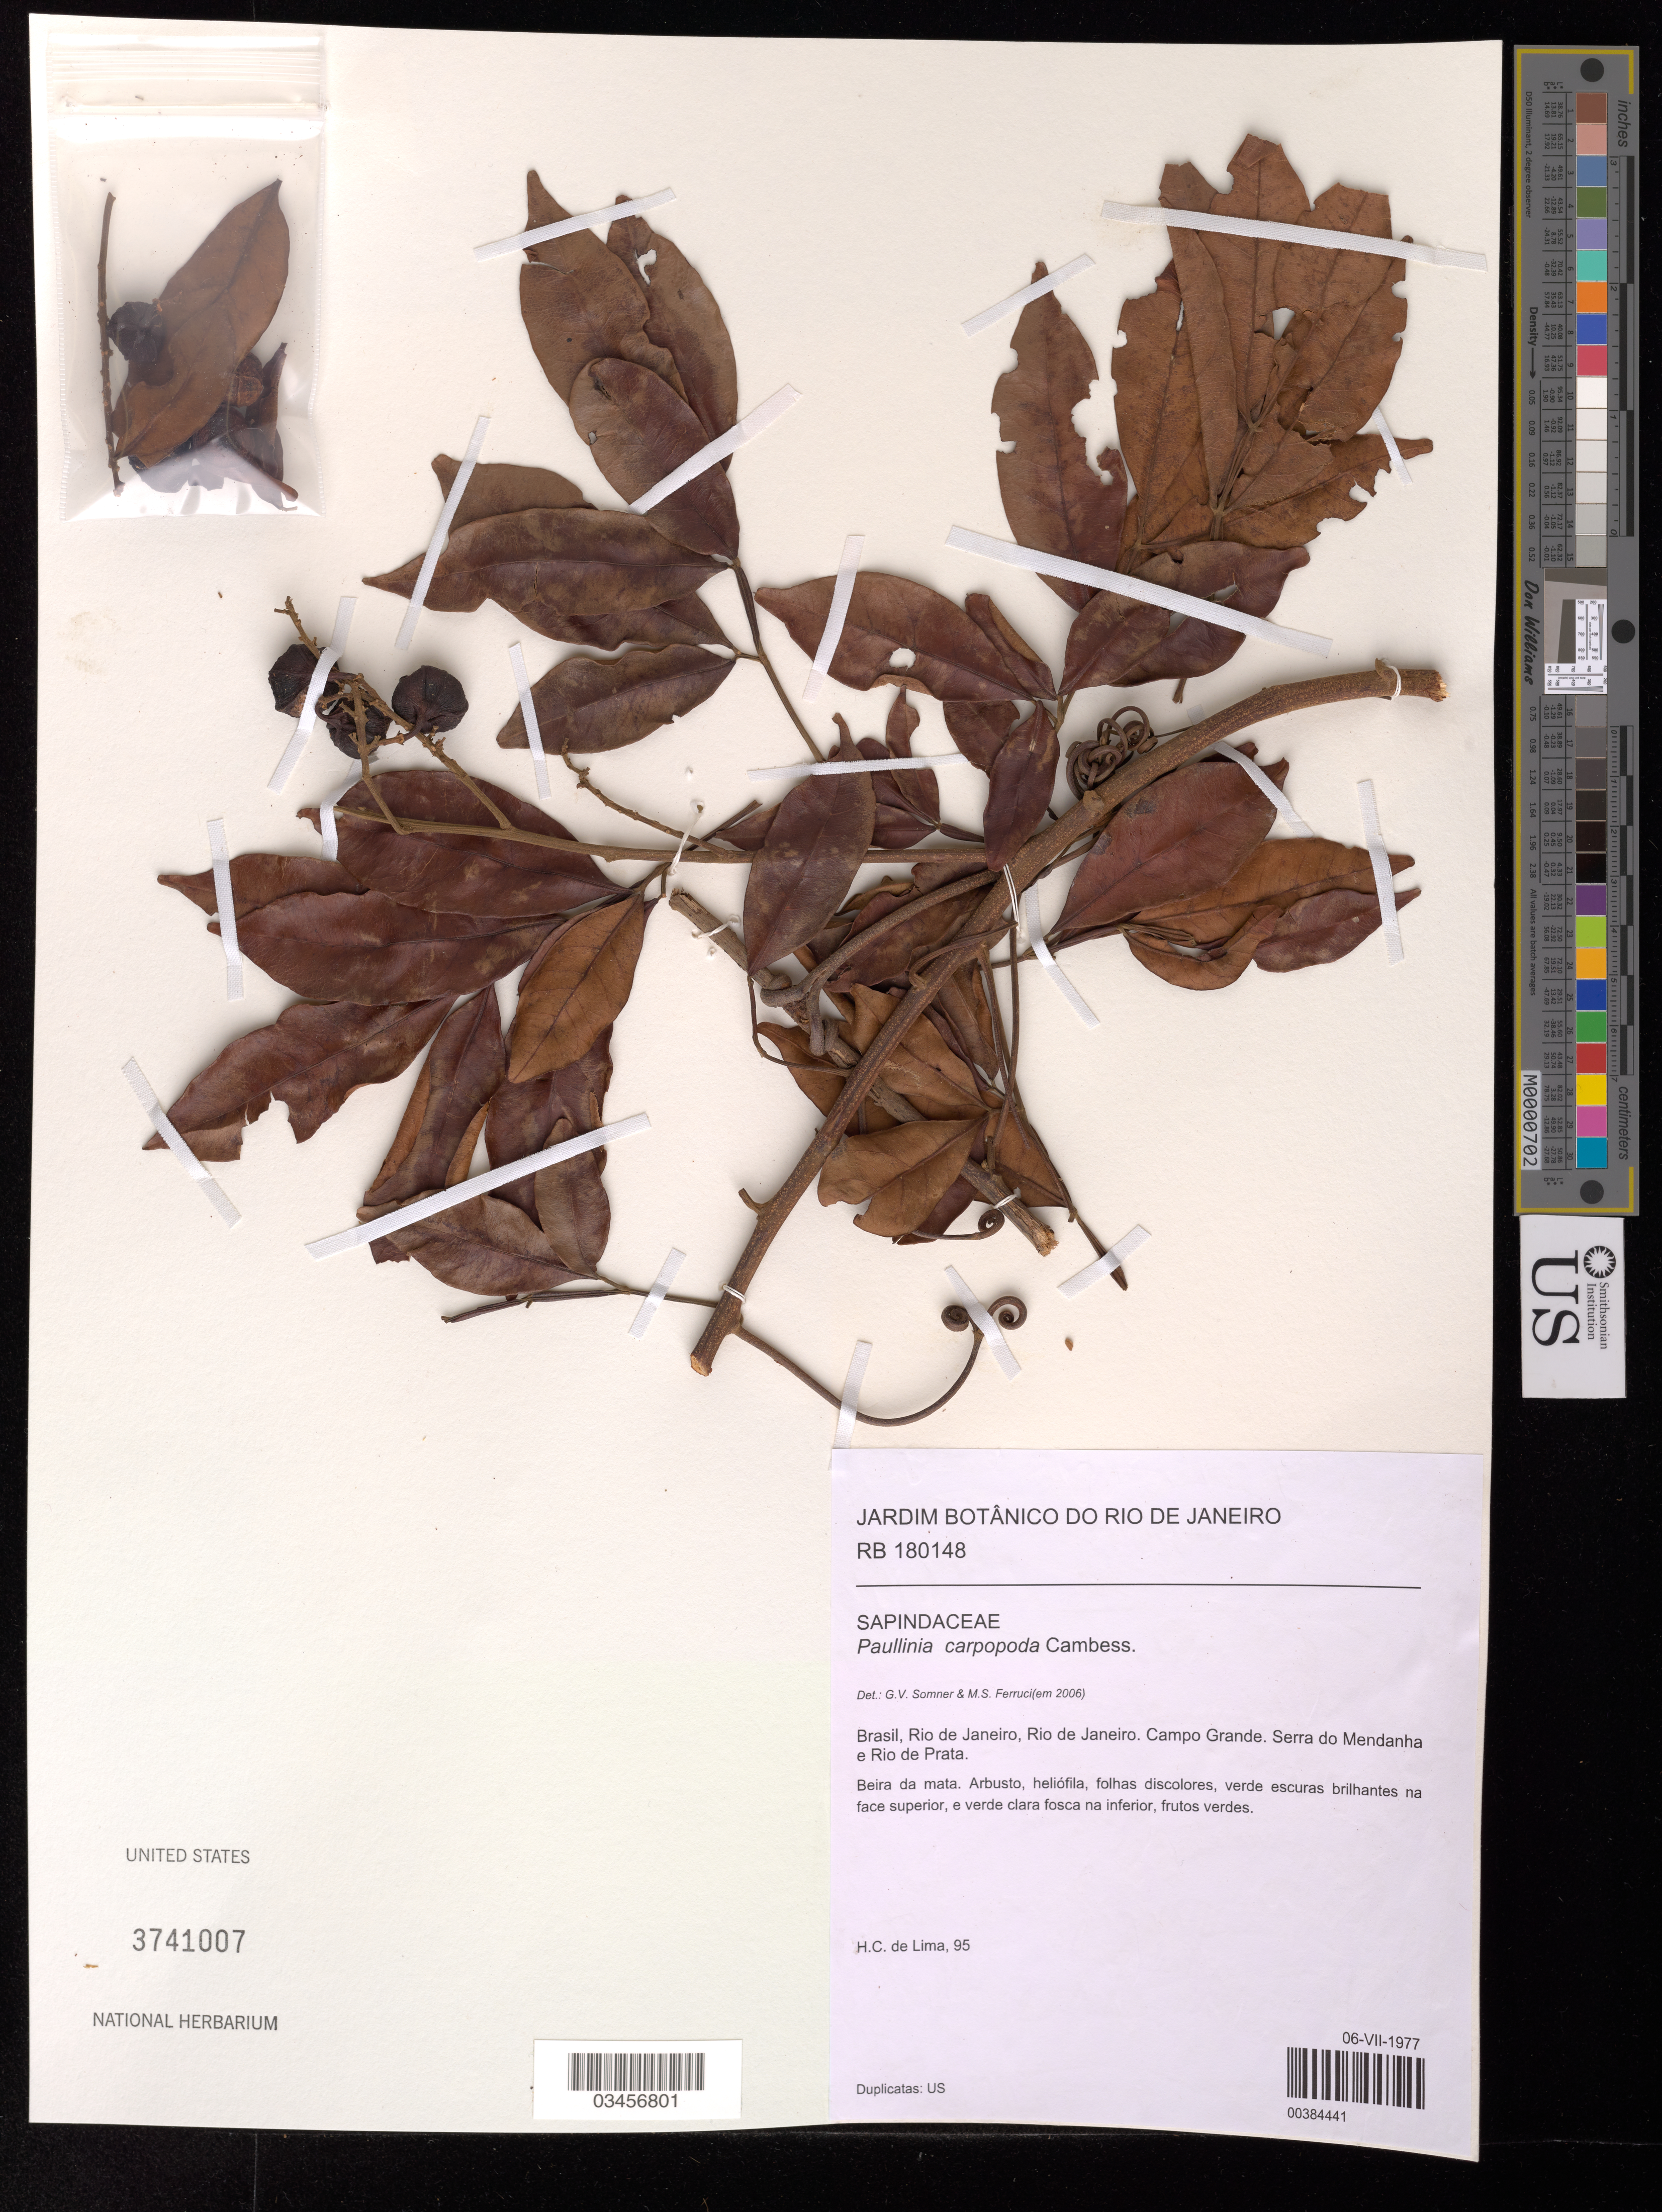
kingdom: Plantae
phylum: Tracheophyta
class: Magnoliopsida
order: Sapindales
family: Sapindaceae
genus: Paullinia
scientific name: Paullinia carpopodea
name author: Cambess.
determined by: Somner, G. V.; Ferrucci, M. S.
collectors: H. C. Lima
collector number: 95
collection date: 1977-07-06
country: Brazil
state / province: Rio de Janeiro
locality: Rio de Janeiro. Campo Grande. serra do Mendanha e Rio de Prata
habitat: Beira da mata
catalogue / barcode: US 3741007